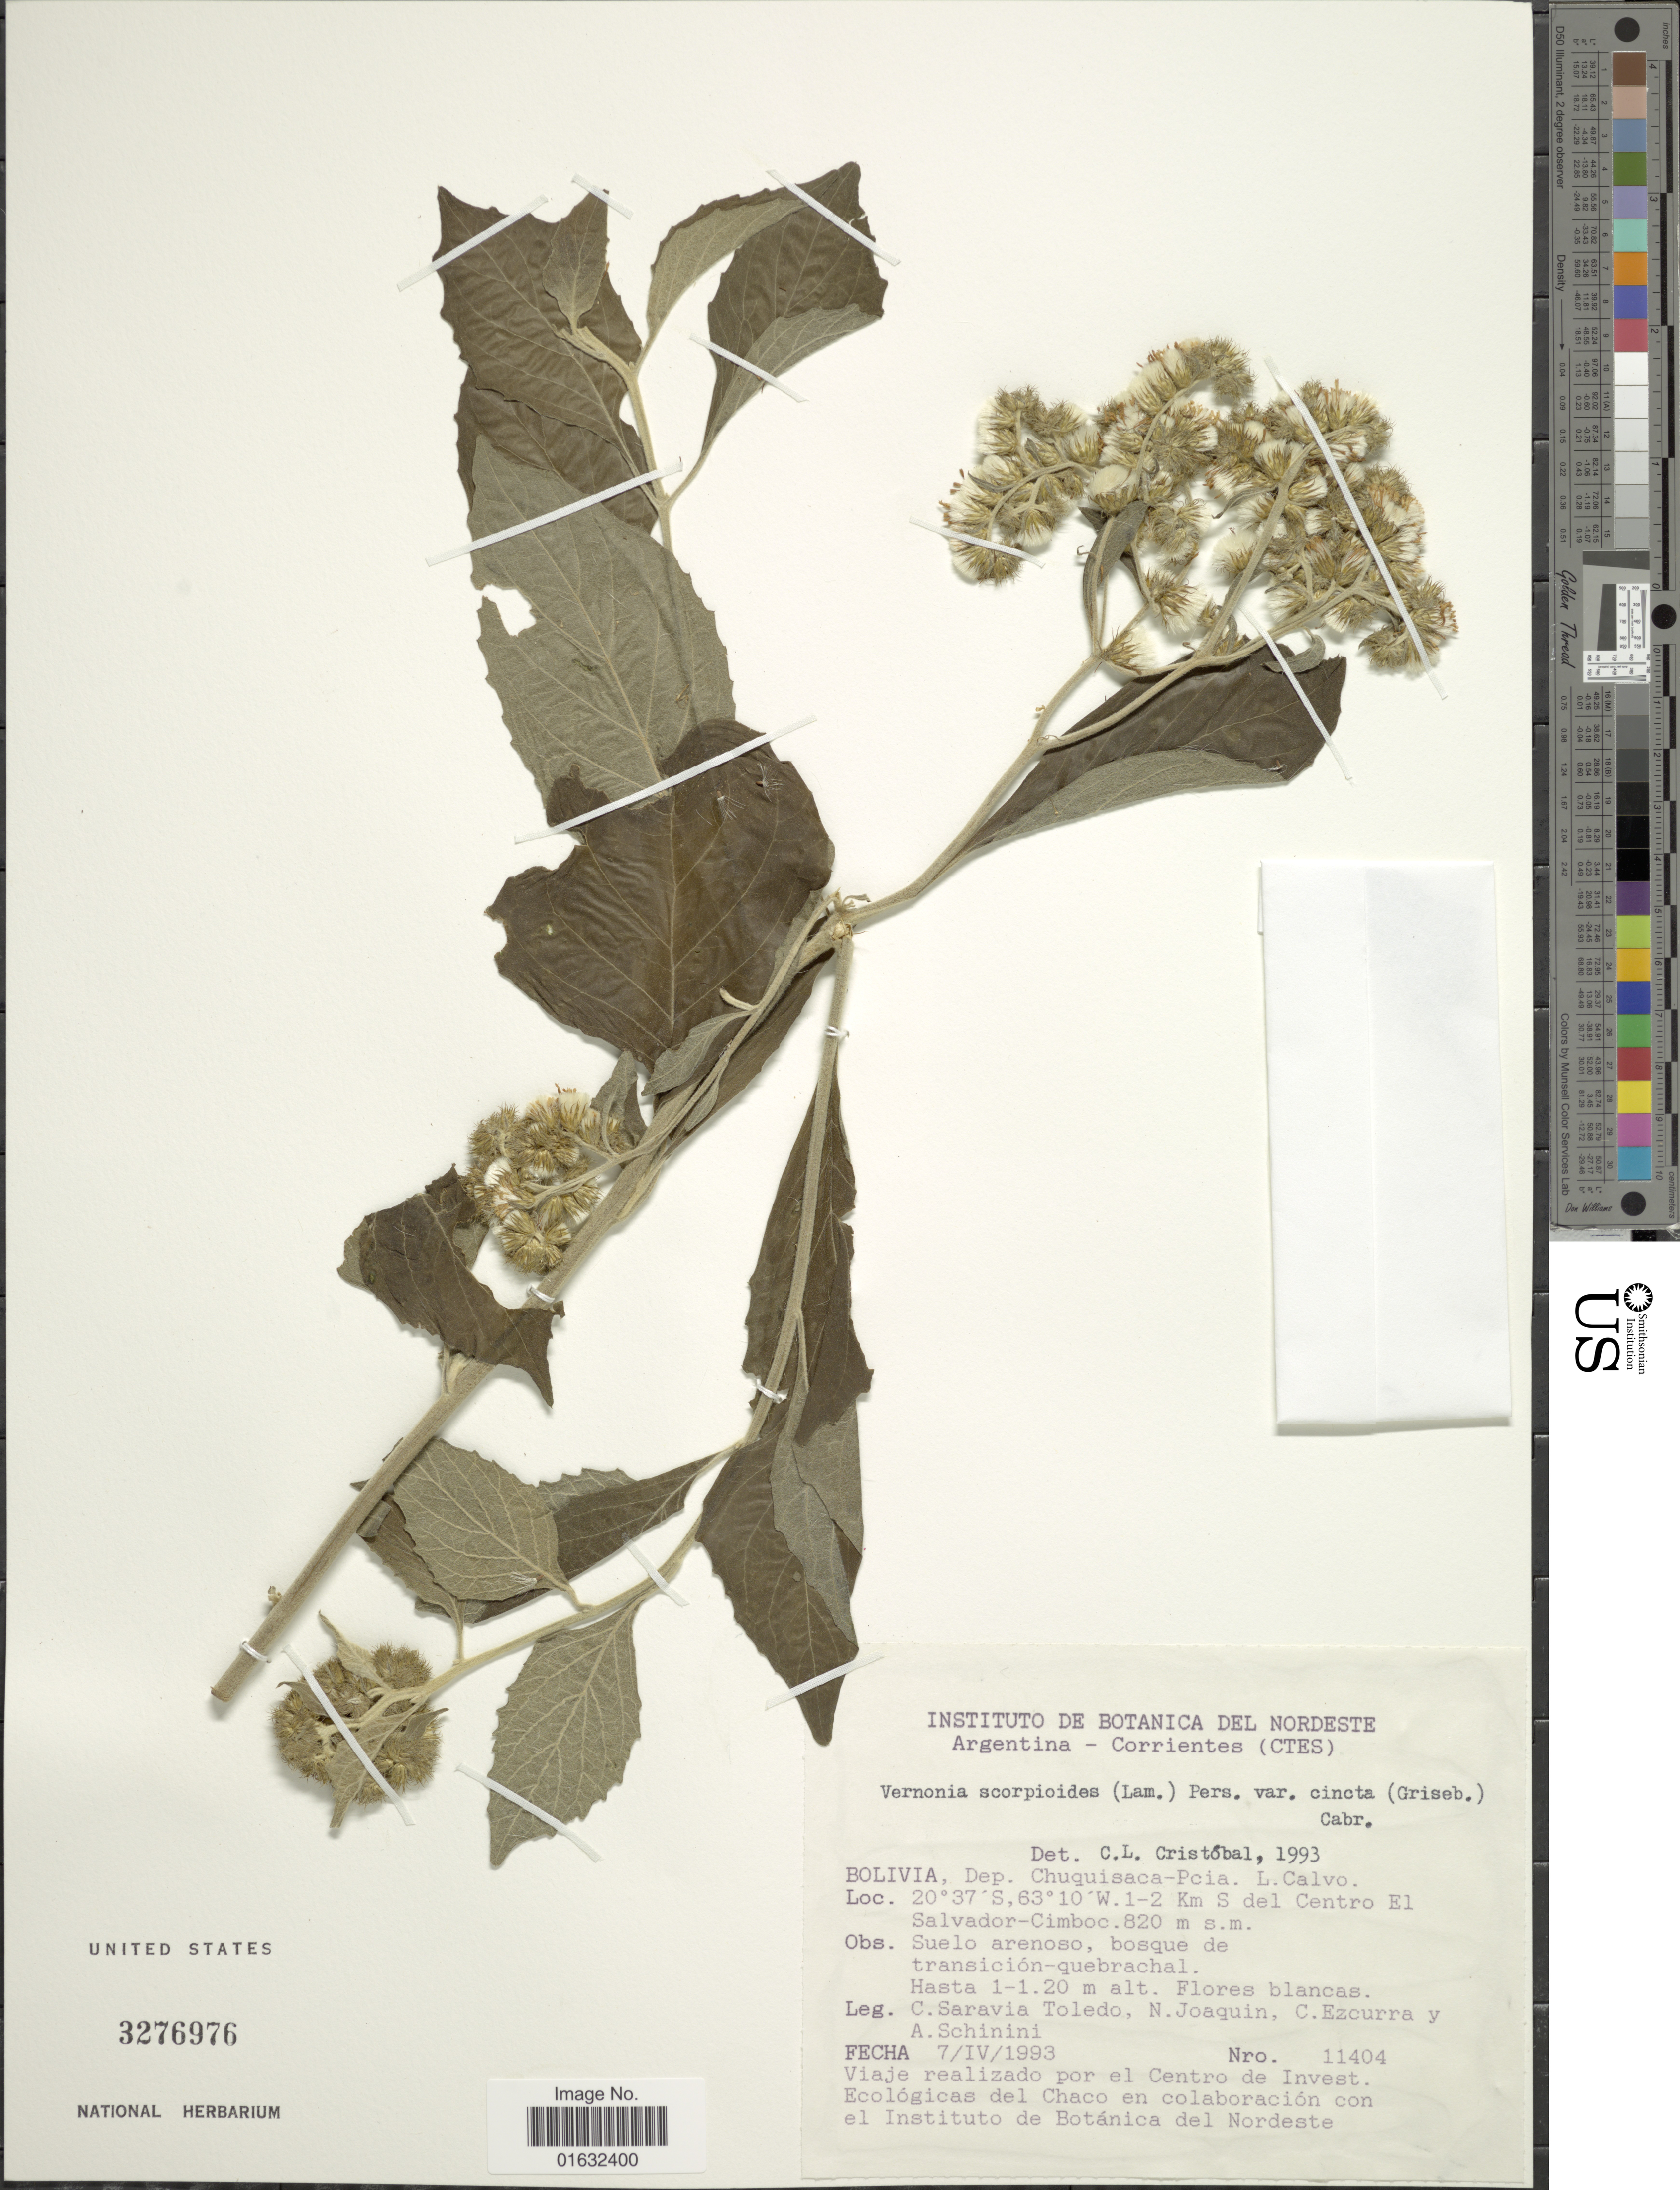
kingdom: Plantae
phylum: Tracheophyta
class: Magnoliopsida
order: Asterales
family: Asteraceae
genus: Cyrtocymura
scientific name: Cyrtocymura cincta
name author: (Griseb.) H. Rob.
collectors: C. Saravia T., N. Joaquin, C. Ezcurra & A. Schinini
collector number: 11404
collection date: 1993-04-07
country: Bolivia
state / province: Chuquisaca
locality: Dep. Chuquisaca - Pcia. L. Calvo, 1-2 Km S del Centro El Salvador-Cimboc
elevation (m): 820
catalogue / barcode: US 3276976